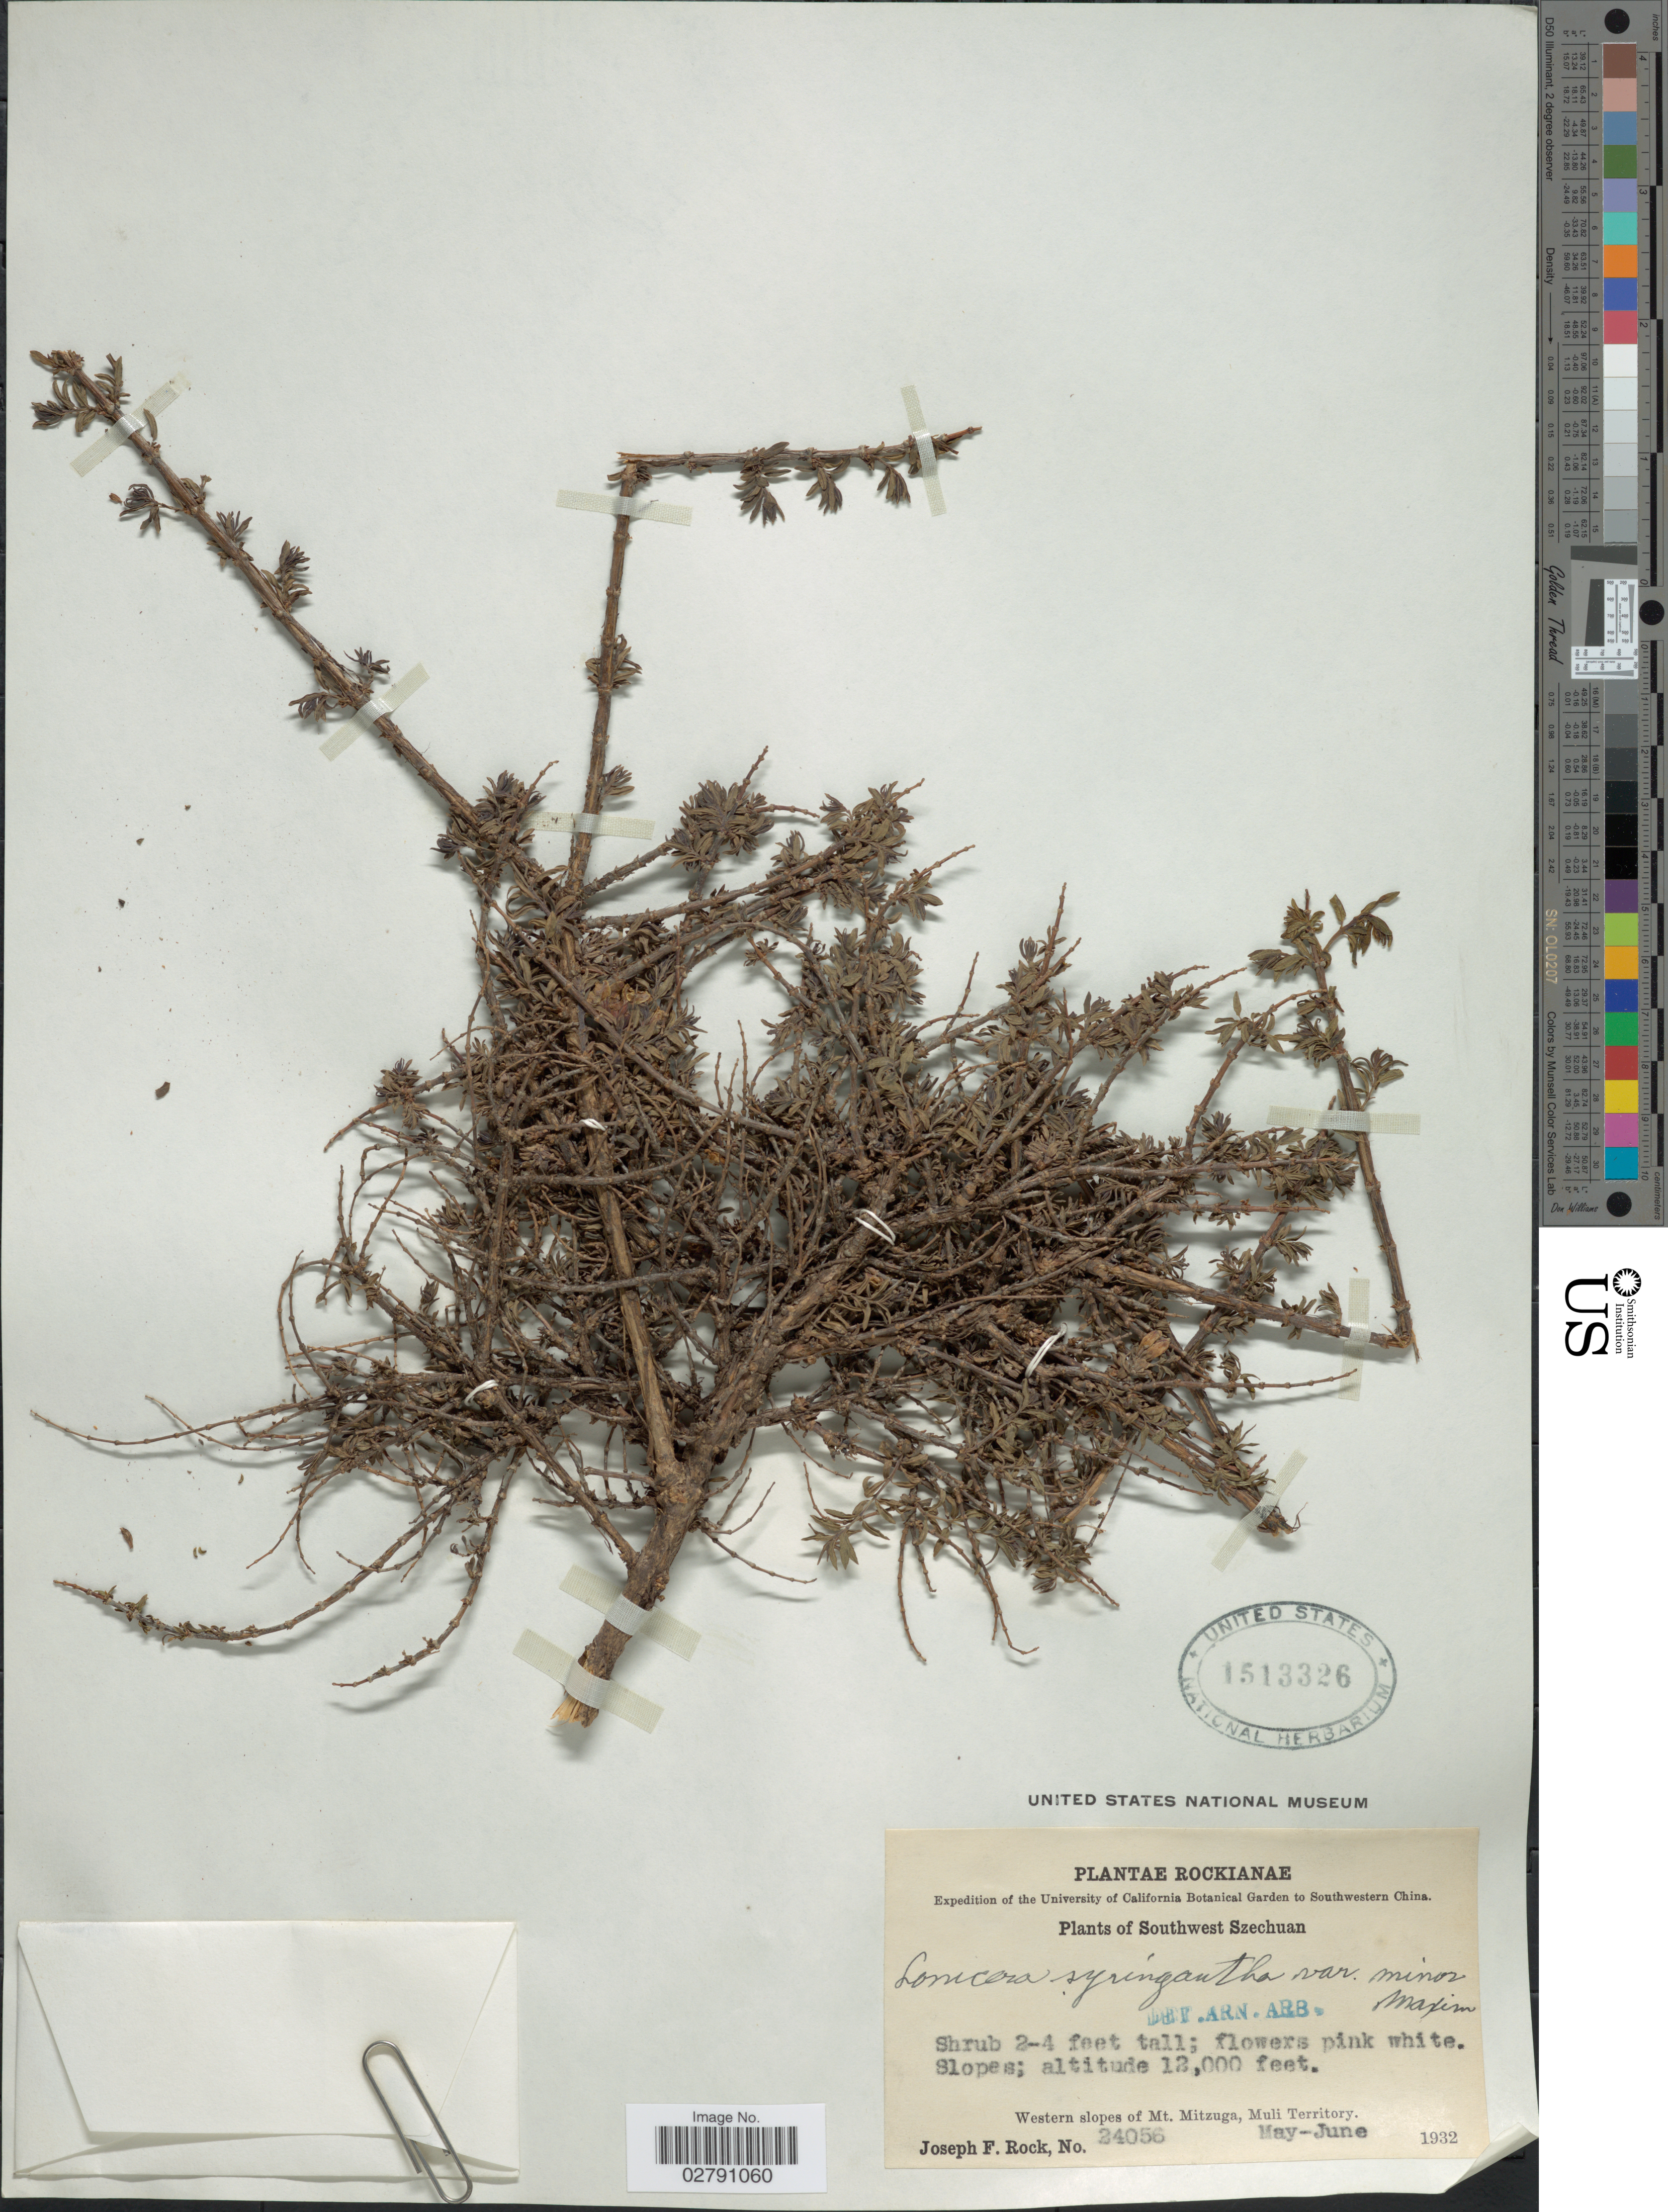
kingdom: Plantae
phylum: Tracheophyta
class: Magnoliopsida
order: Dipsacales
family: Caprifoliaceae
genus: Lonicera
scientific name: Lonicera syringantha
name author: Maxim.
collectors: J. F. Rock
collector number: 24056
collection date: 1932-05/1932-06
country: China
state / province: Sichuan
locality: Southwestern China. Southwest Szechuan. Western slopes of Mt. Mitzuga, Muli Territory.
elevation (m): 3658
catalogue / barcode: US 1513326